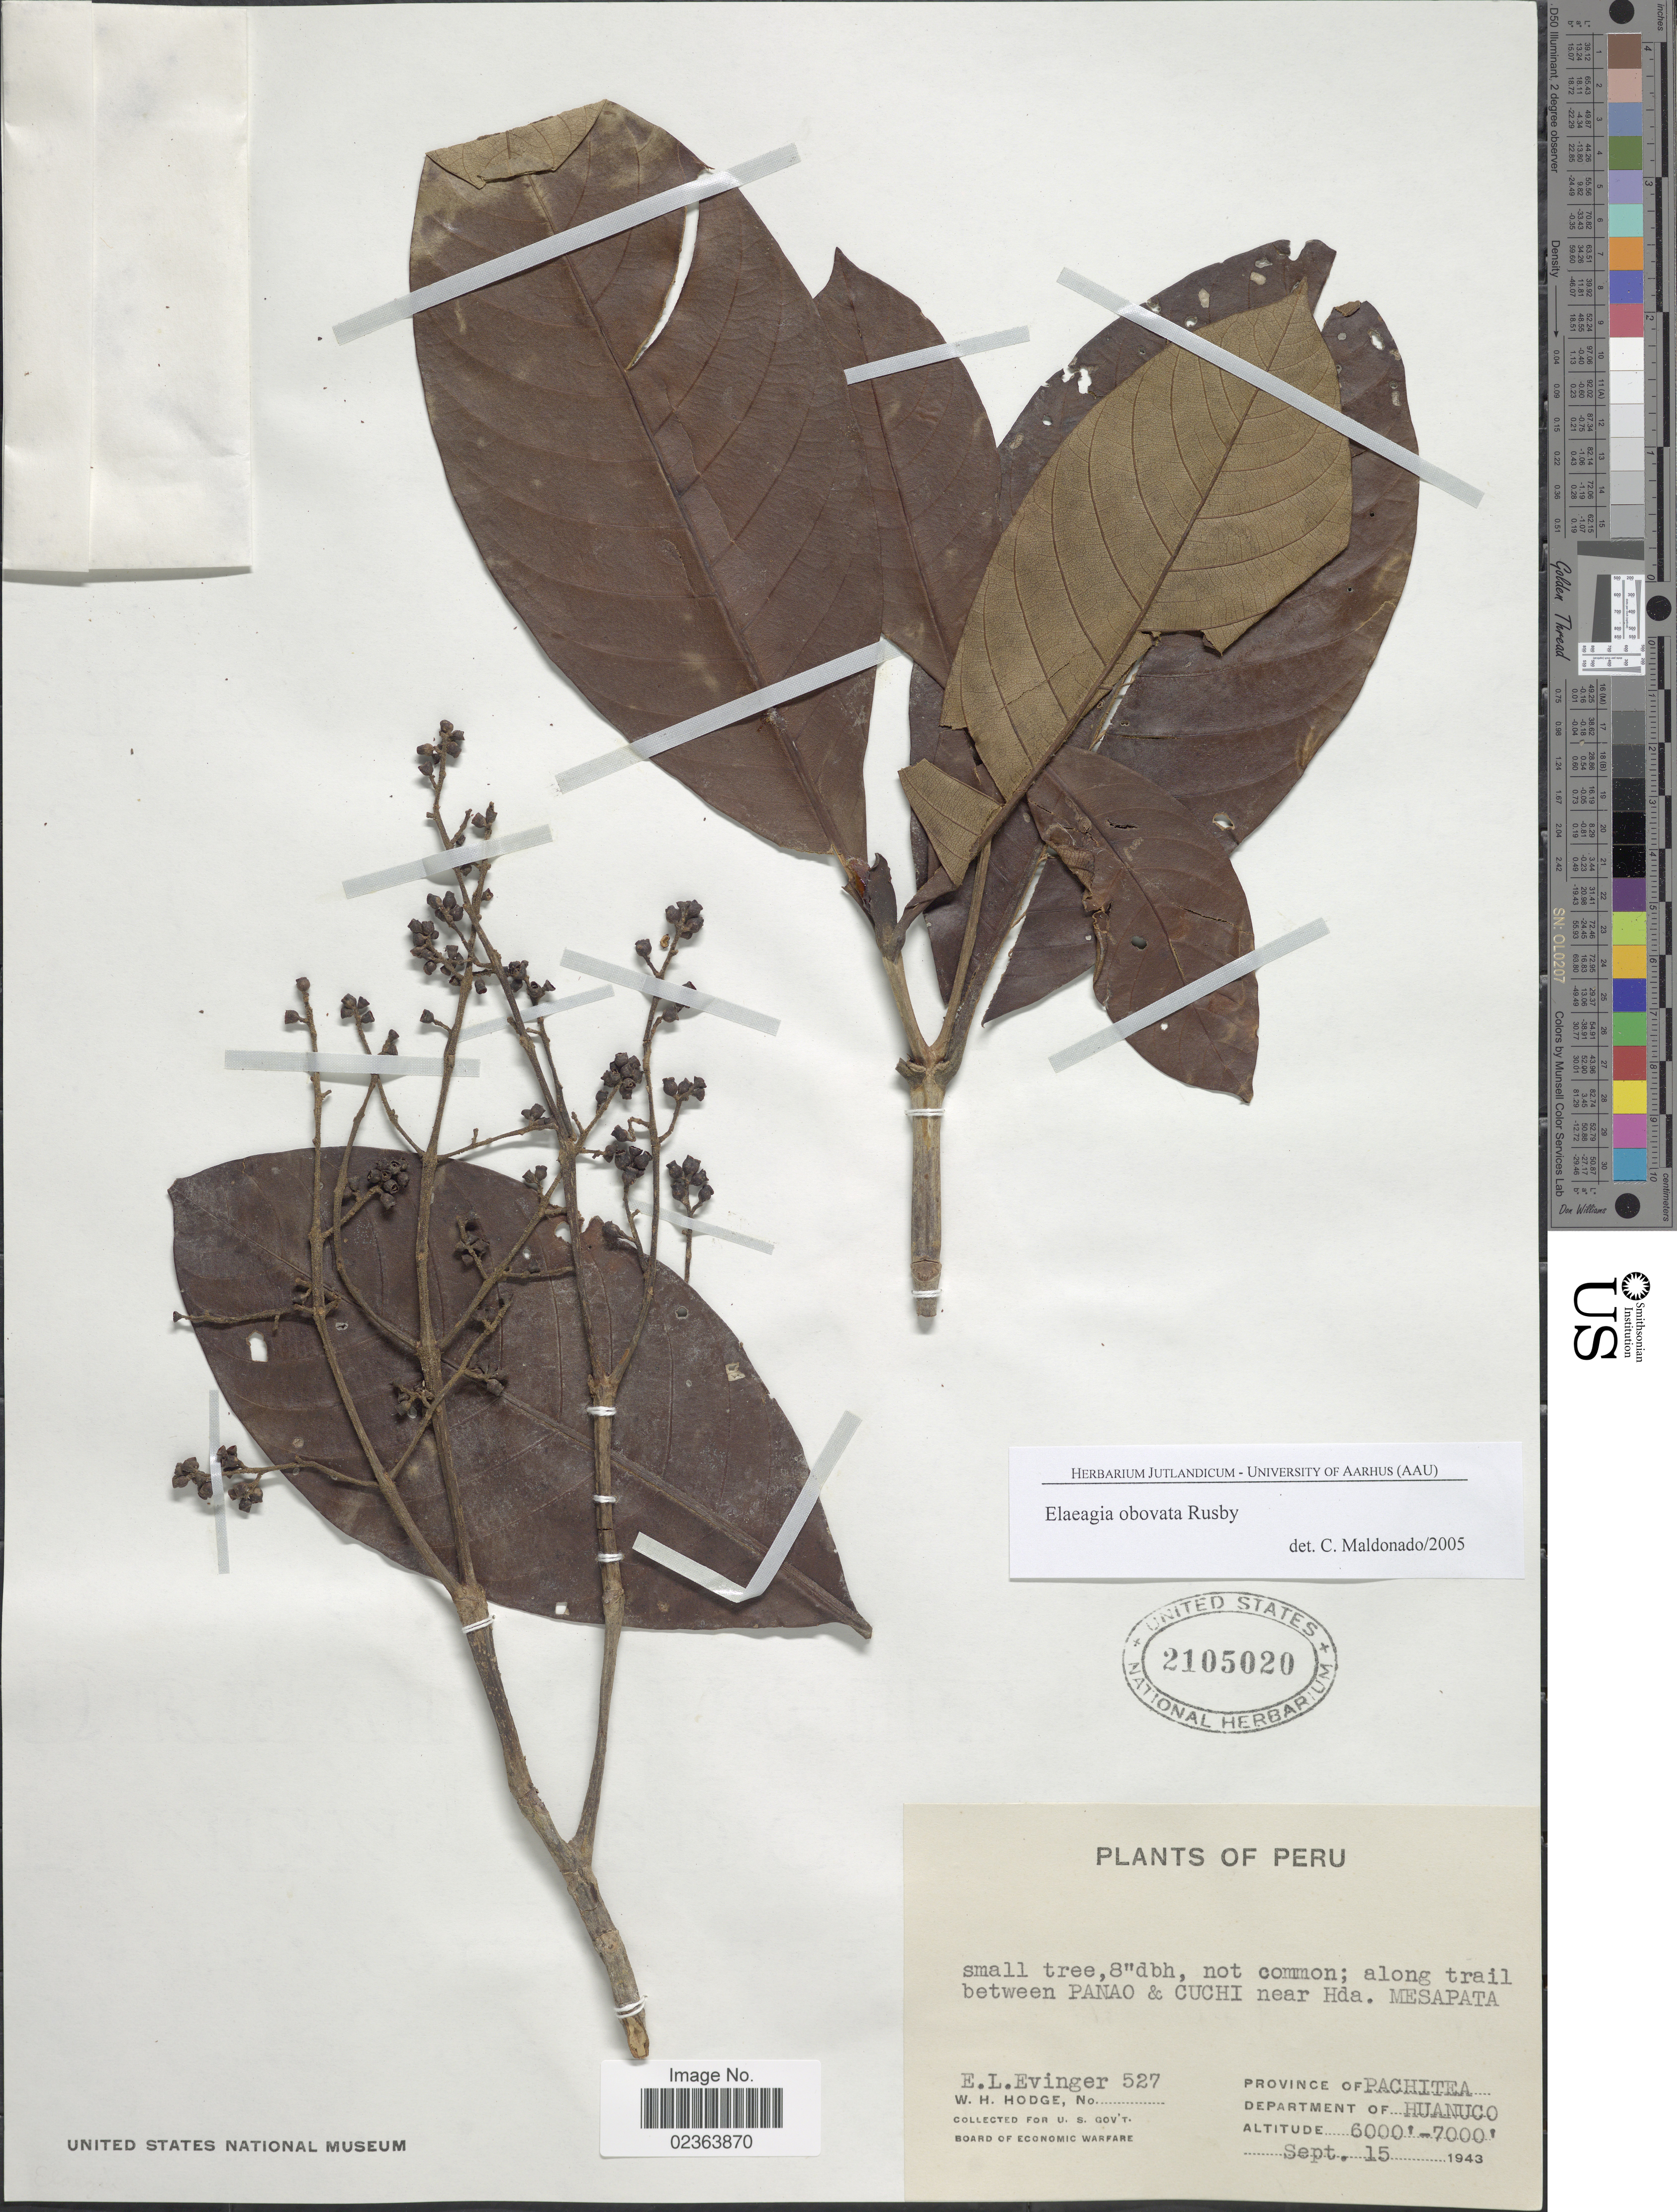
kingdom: Plantae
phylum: Tracheophyta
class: Magnoliopsida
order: Gentianales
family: Rubiaceae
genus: Elaeagia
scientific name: Elaeagia obovata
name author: Rusby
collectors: E. Evinger & W. Hodge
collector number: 527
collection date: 1943-09-15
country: Peru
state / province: Huánuco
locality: Along trail between Panao & Cuchi near Hda. Mesapata, Province of Pachitea, Department of Huanuco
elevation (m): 1829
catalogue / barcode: US 2105020